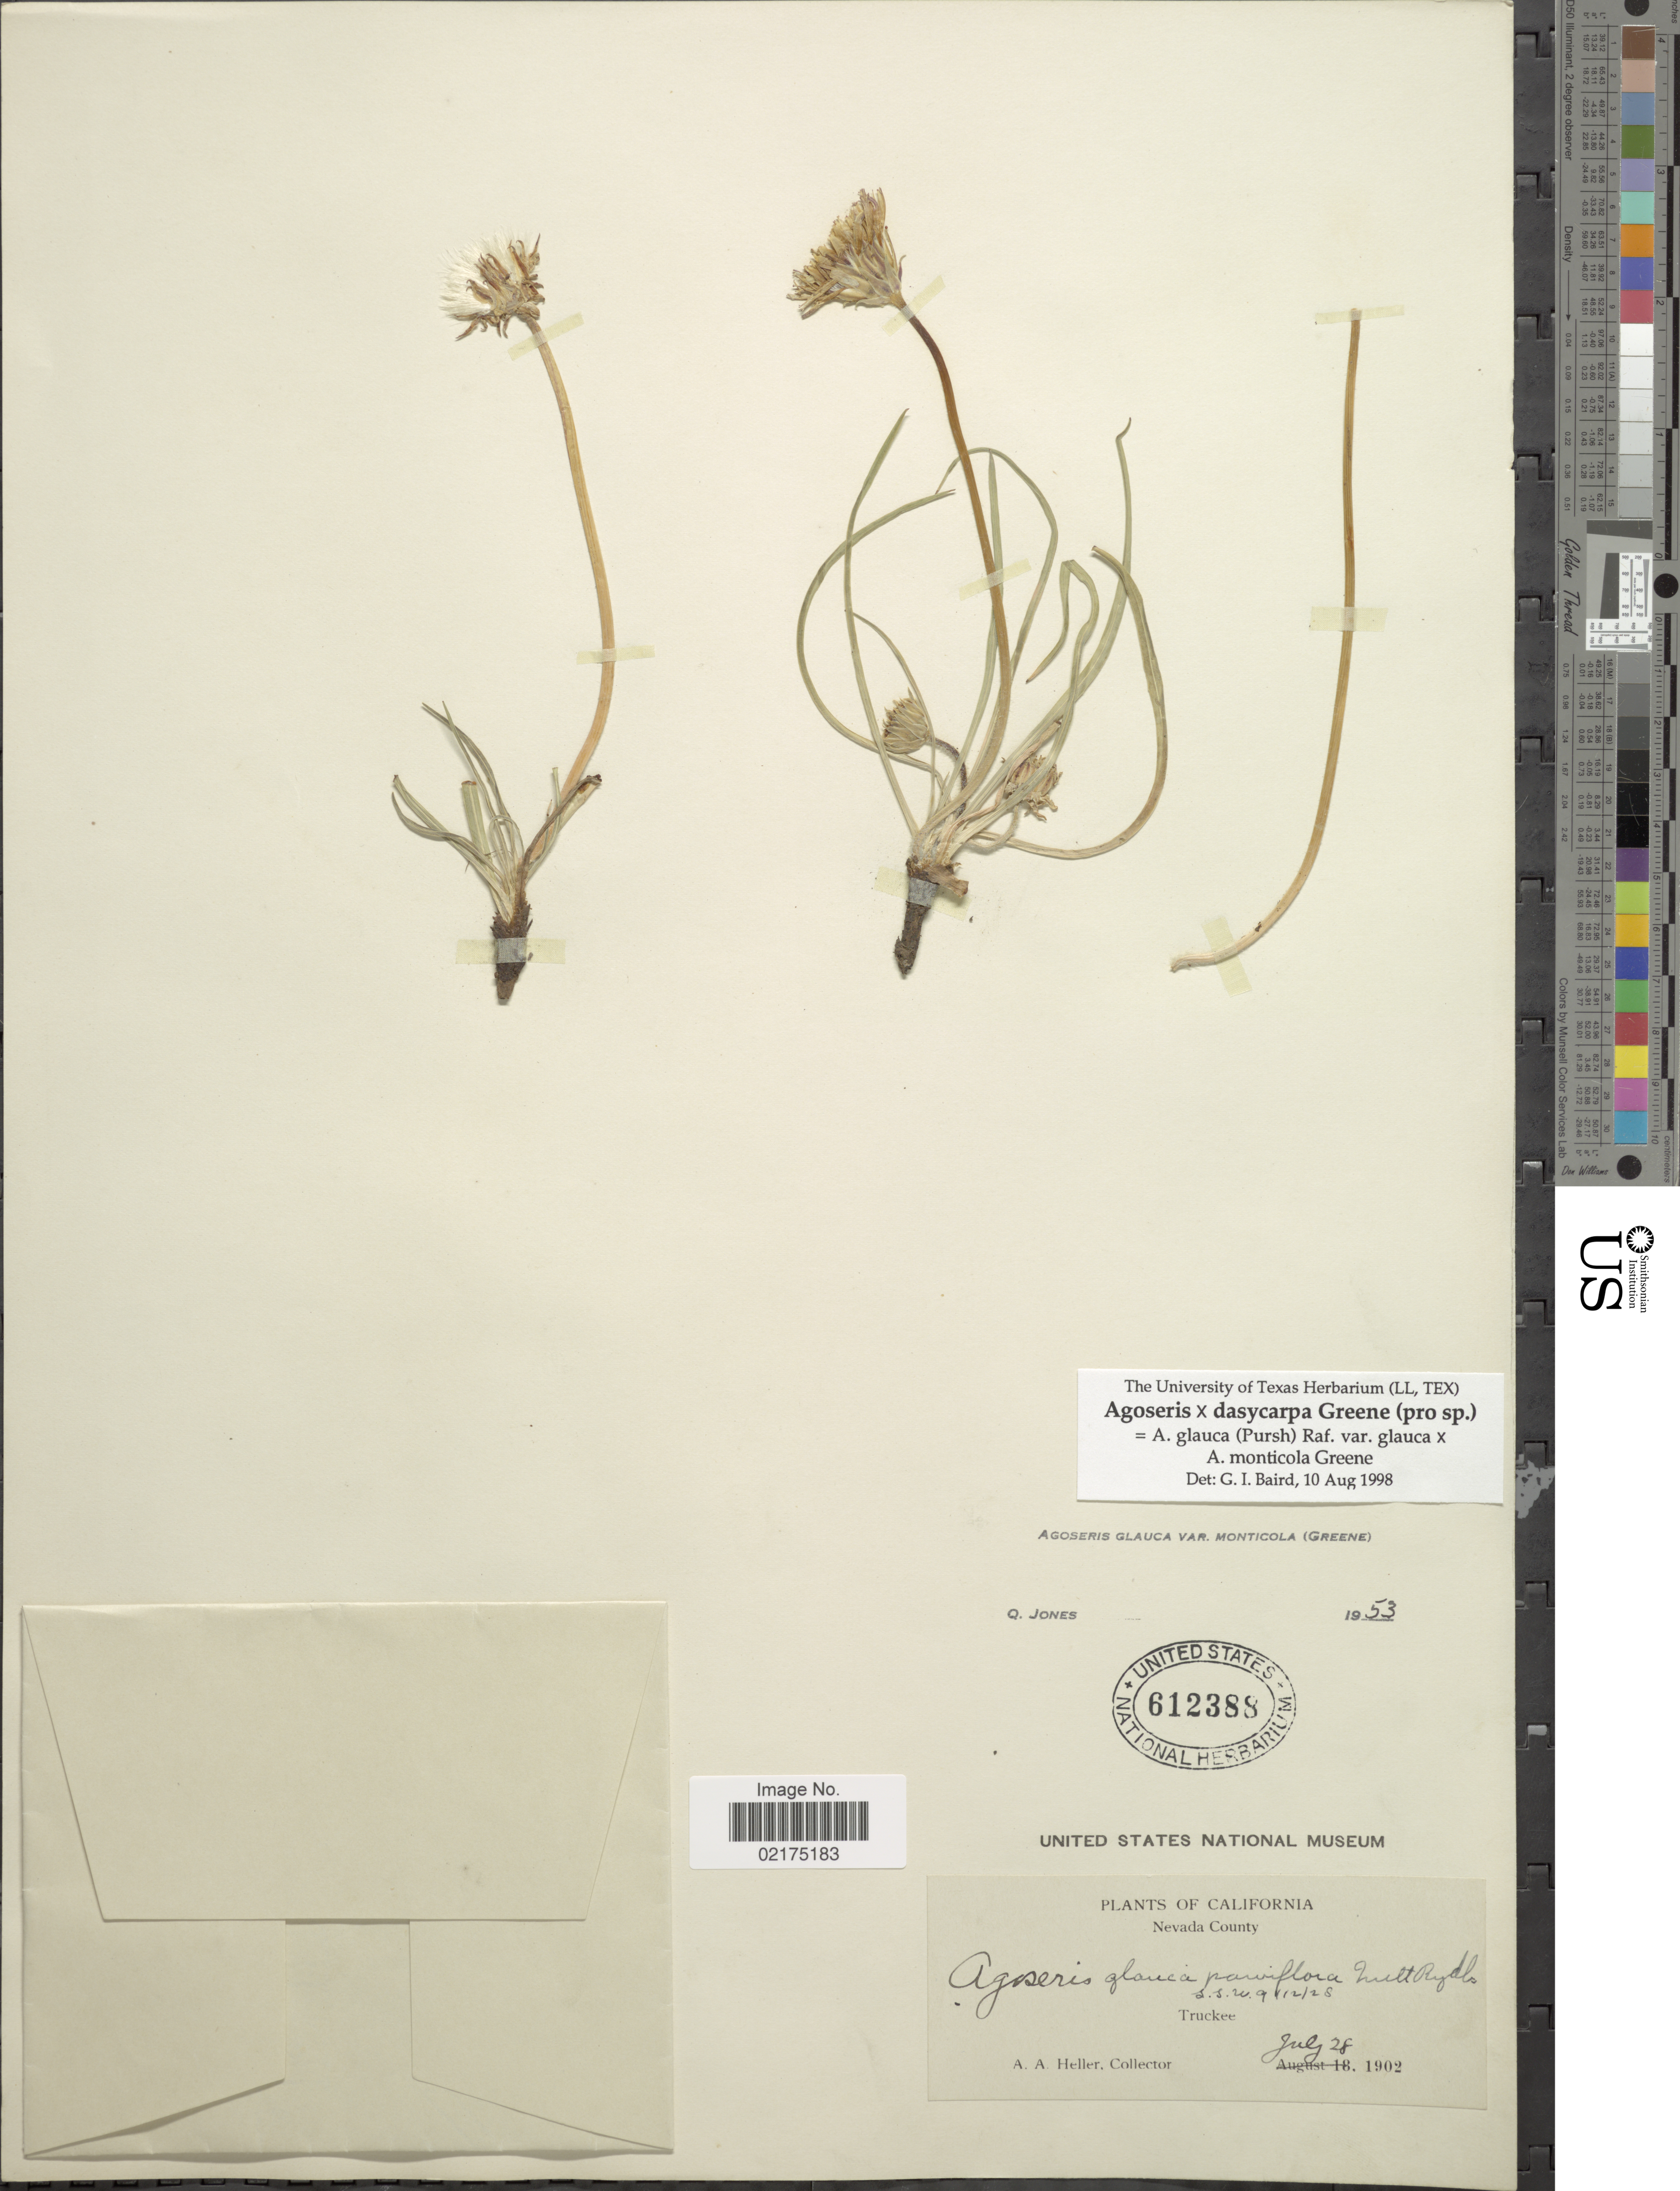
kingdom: Plantae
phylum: Tracheophyta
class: Magnoliopsida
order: Asterales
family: Asteraceae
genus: Agoseris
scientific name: Agoseris dasycarpa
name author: Greene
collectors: A. A. Heller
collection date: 1902-07-28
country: United States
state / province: California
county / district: Nevada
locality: Nevada County, Truckee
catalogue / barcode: US 612388